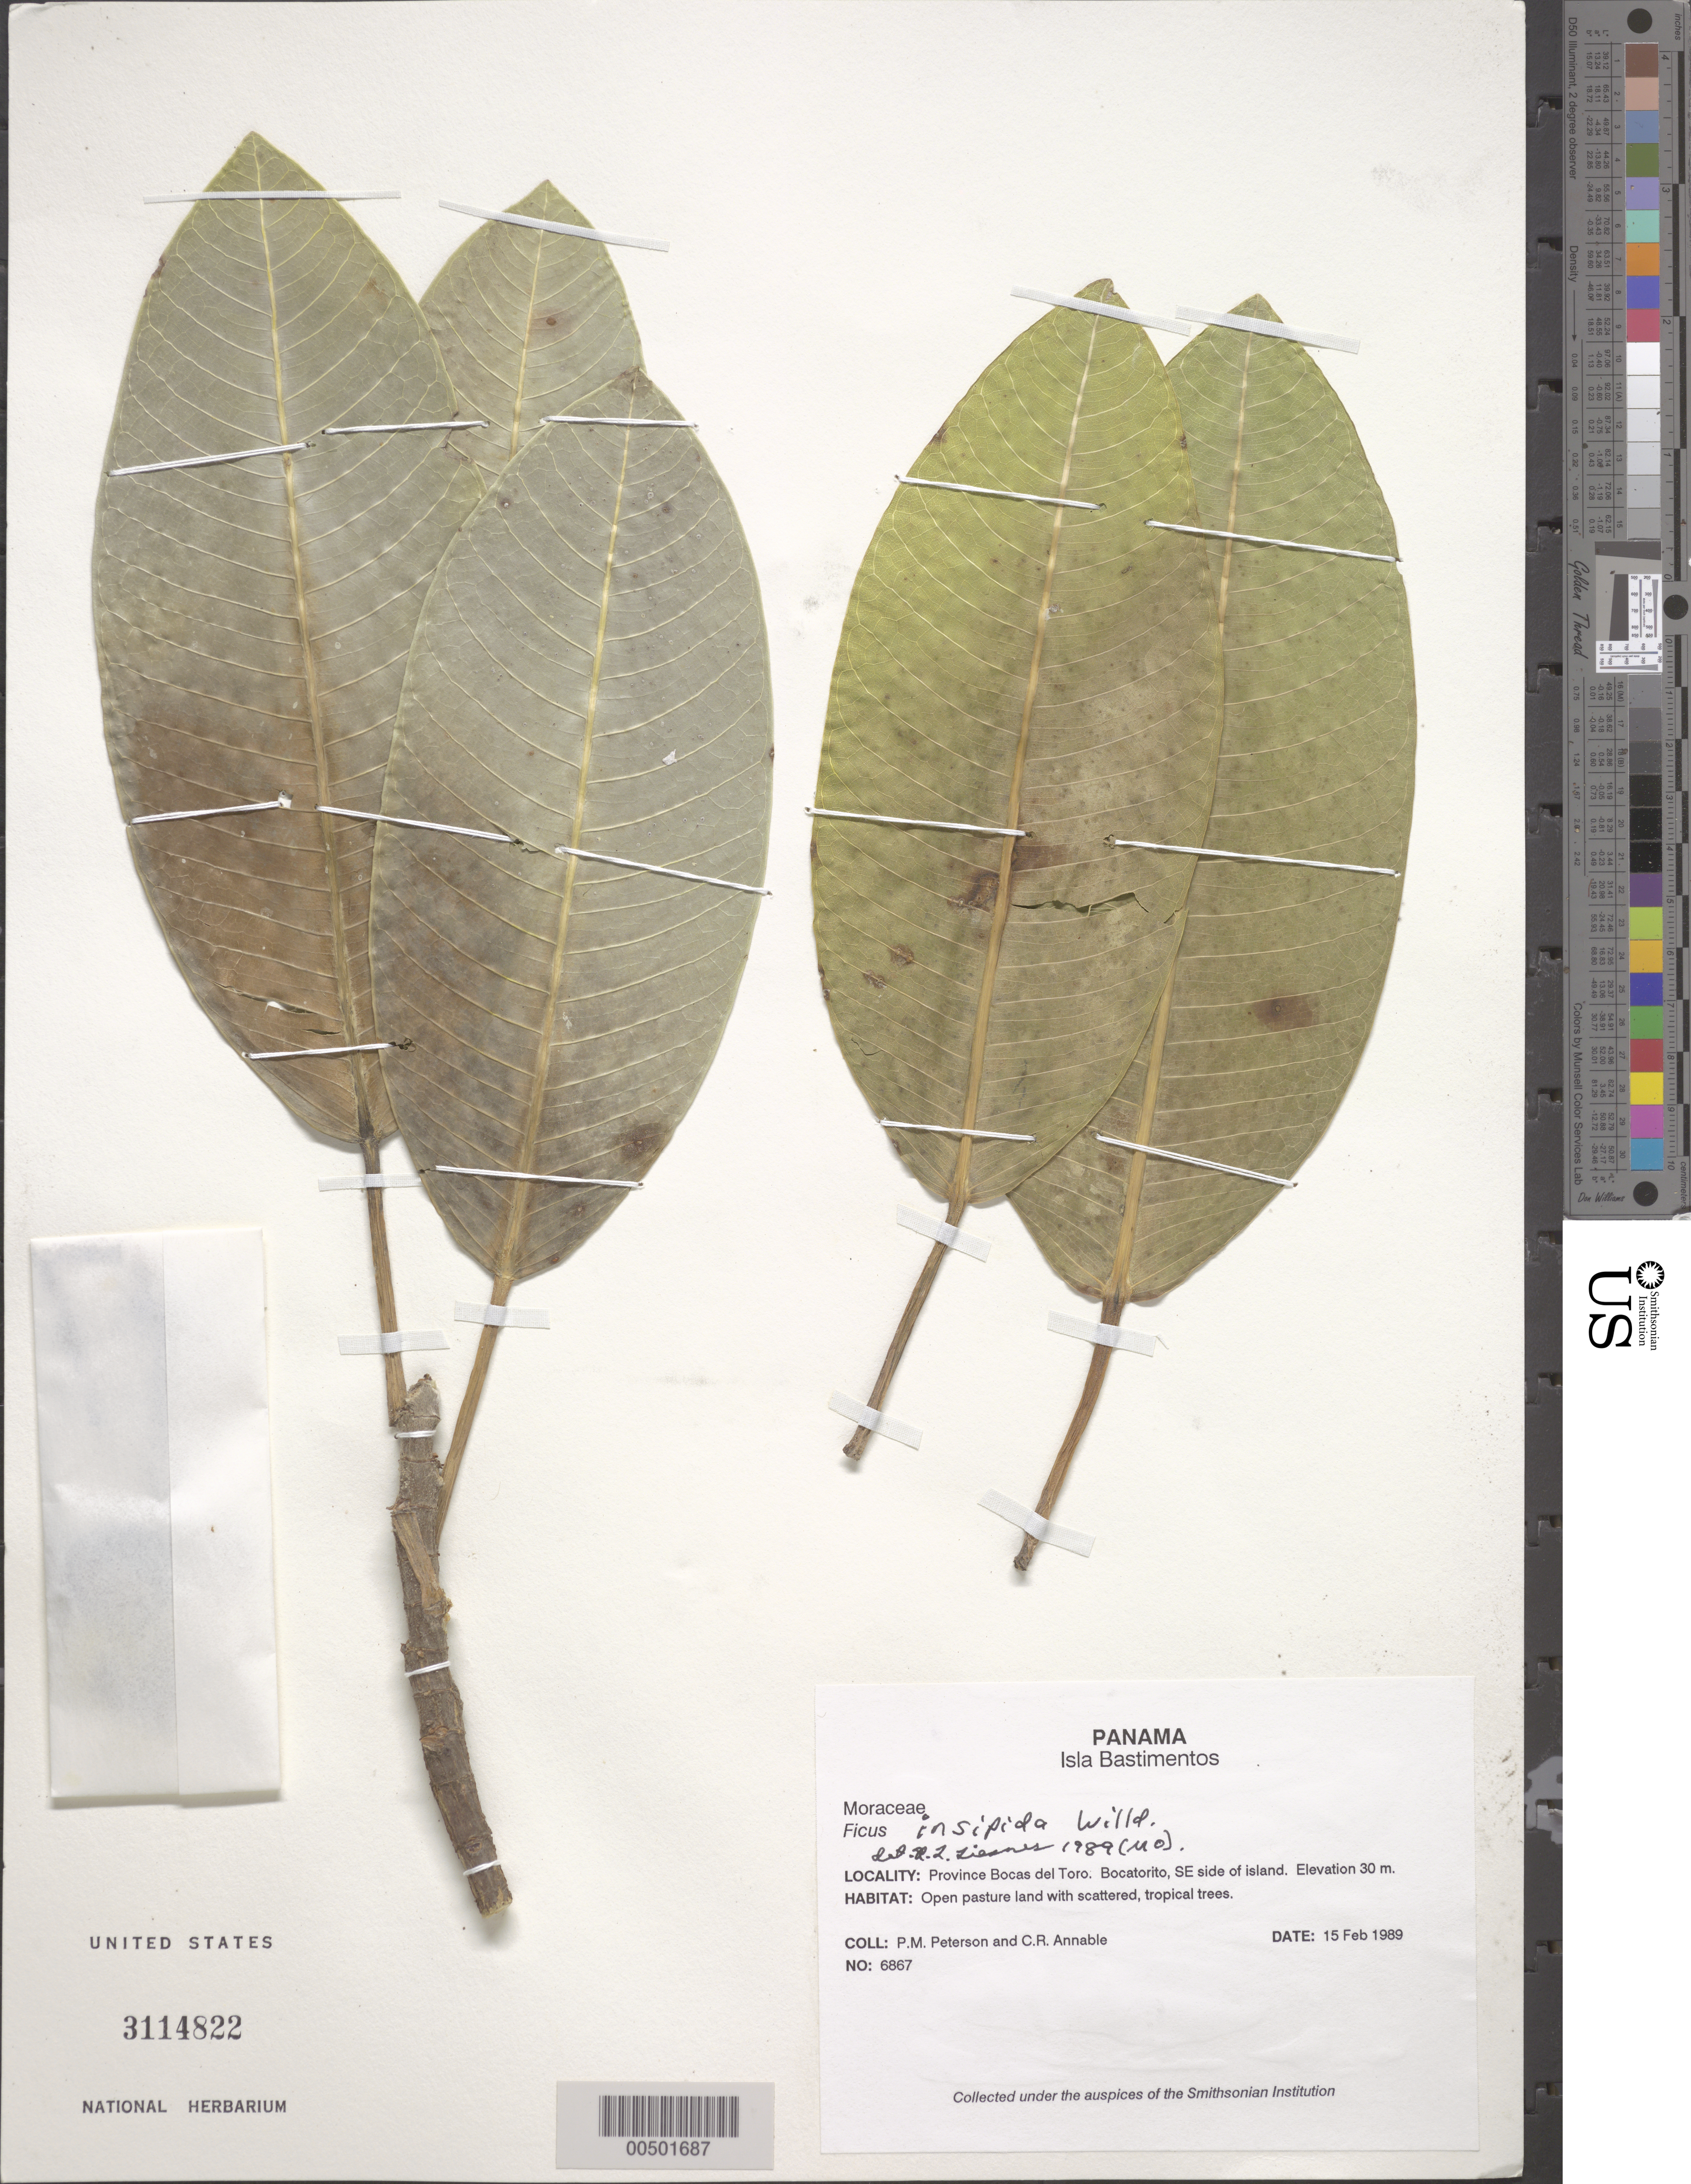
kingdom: Plantae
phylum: Tracheophyta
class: Magnoliopsida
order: Rosales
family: Moraceae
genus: Ficus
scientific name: Ficus insipida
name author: Willd.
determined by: Liesner, R. L.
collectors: P. M. Peterson & C. R. Annable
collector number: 06867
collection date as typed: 15 Feb 1989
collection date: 1989-02-15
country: Panama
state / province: Bocas del Toro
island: San Cristóbal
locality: Isla San Cristobal, BocaTorito, SE side of Island.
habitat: Open pasture land with scattered, tropical trees.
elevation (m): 30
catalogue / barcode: US 3114822